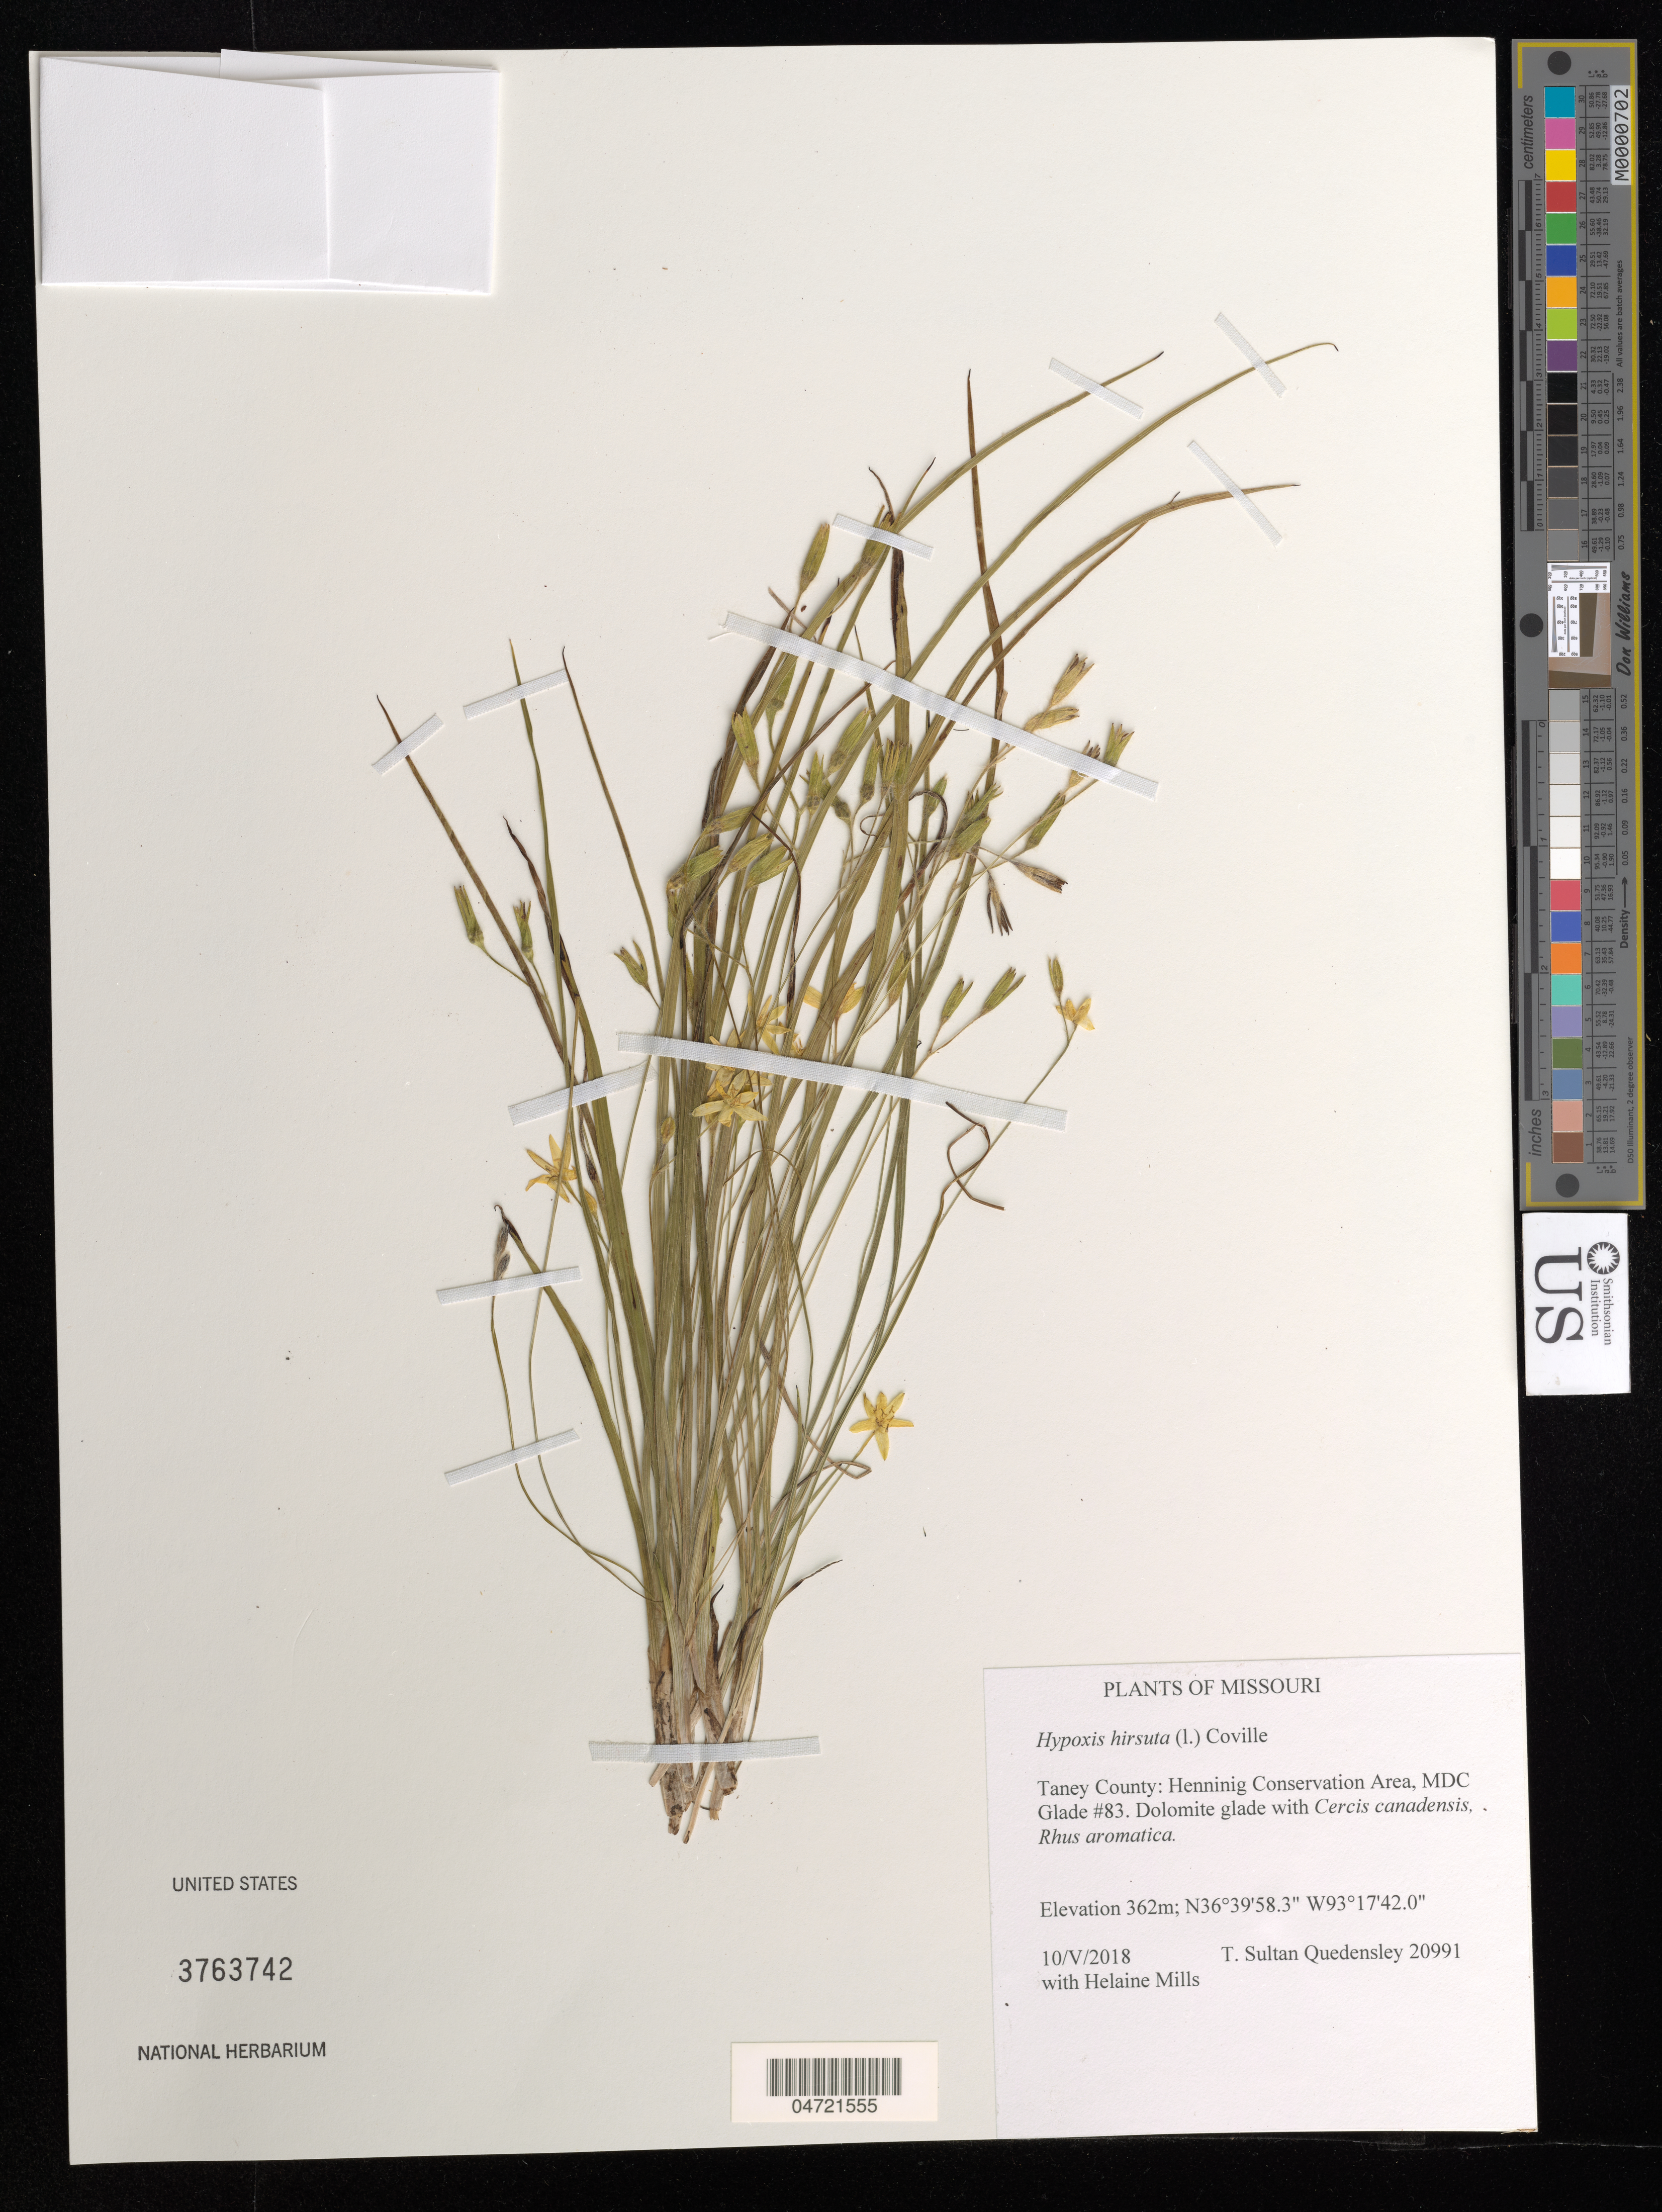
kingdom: Plantae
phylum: Tracheophyta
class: Liliopsida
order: Asparagales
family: Hypoxidaceae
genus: Hypoxis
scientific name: Hypoxis hirsuta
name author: (L.) Coville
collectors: T. S. Quedensley & H. Mills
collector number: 20991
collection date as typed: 10 May 2018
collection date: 2018-05-10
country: United States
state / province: Missouri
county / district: Taney County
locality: Henninig Conservation Area, MDC Glade #83.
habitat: Dolomite glade.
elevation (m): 362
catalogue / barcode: US 3763742